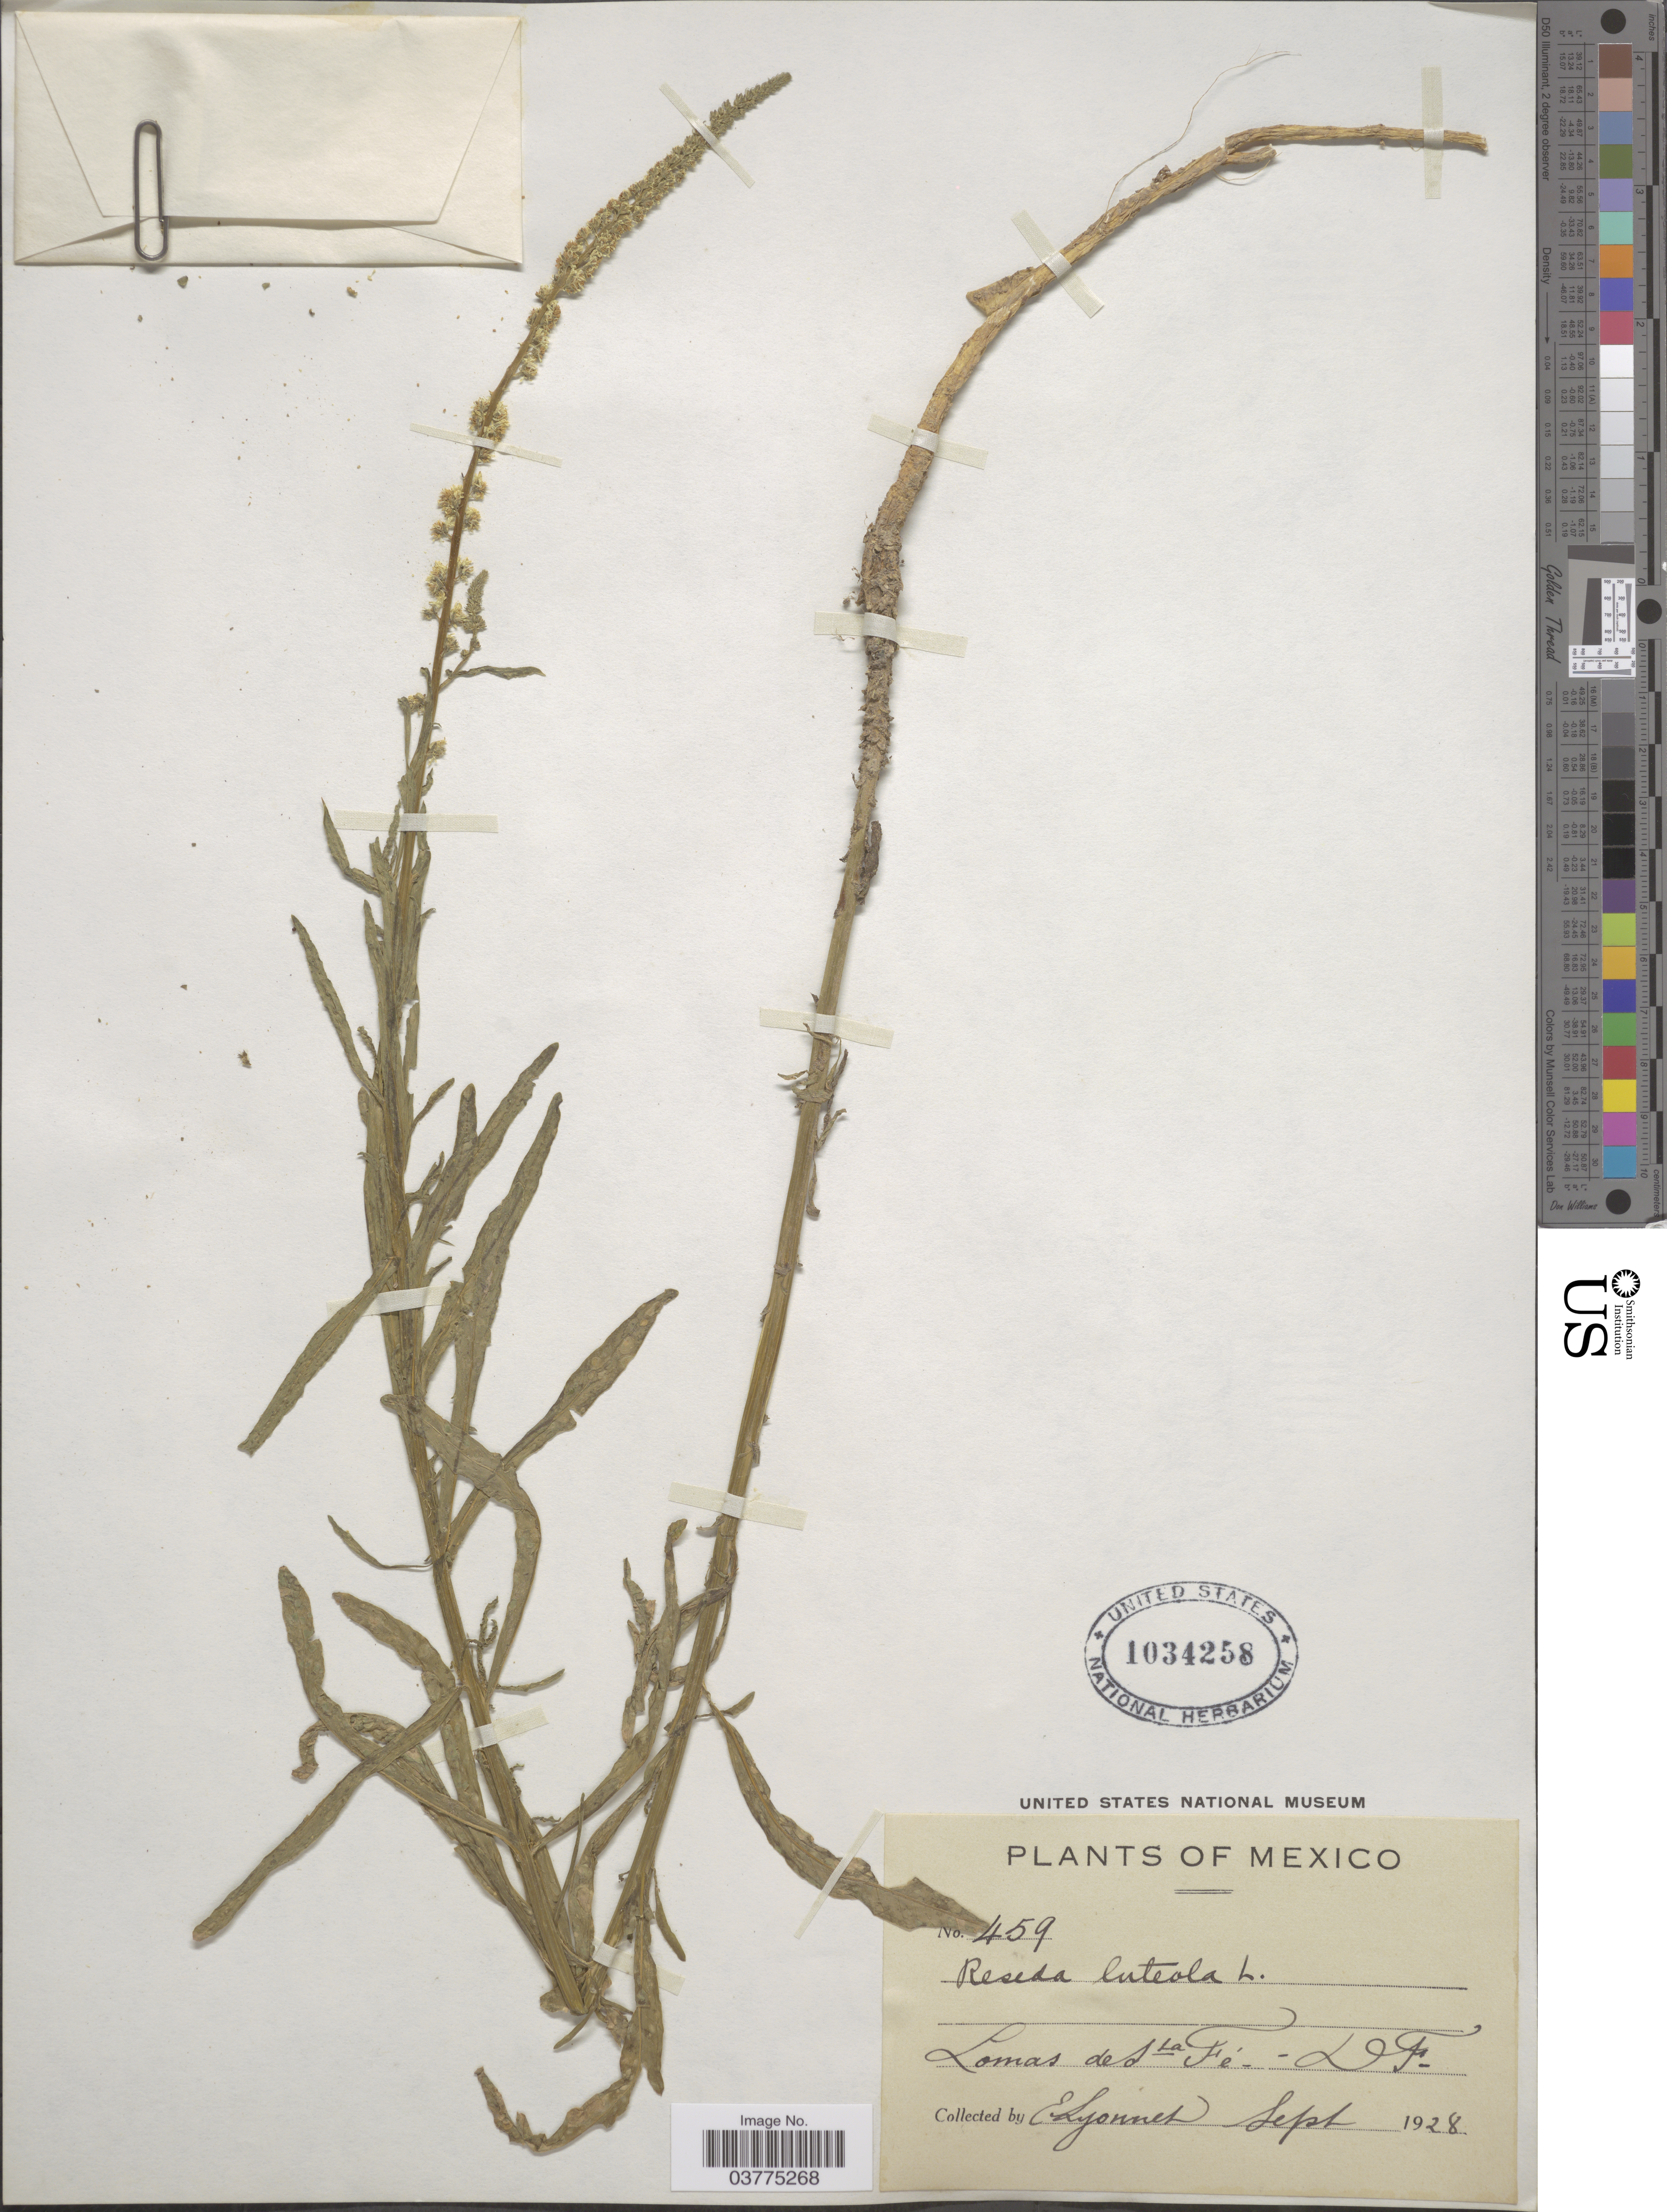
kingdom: Plantae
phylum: Tracheophyta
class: Magnoliopsida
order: Brassicales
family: Resedaceae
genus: Reseda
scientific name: Reseda luteola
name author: L.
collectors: E. Lyonnet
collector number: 459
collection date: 1928-09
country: Mexico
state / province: Distrito Federal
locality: Lomas de Sta Fé. D.F.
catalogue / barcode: US 1034258